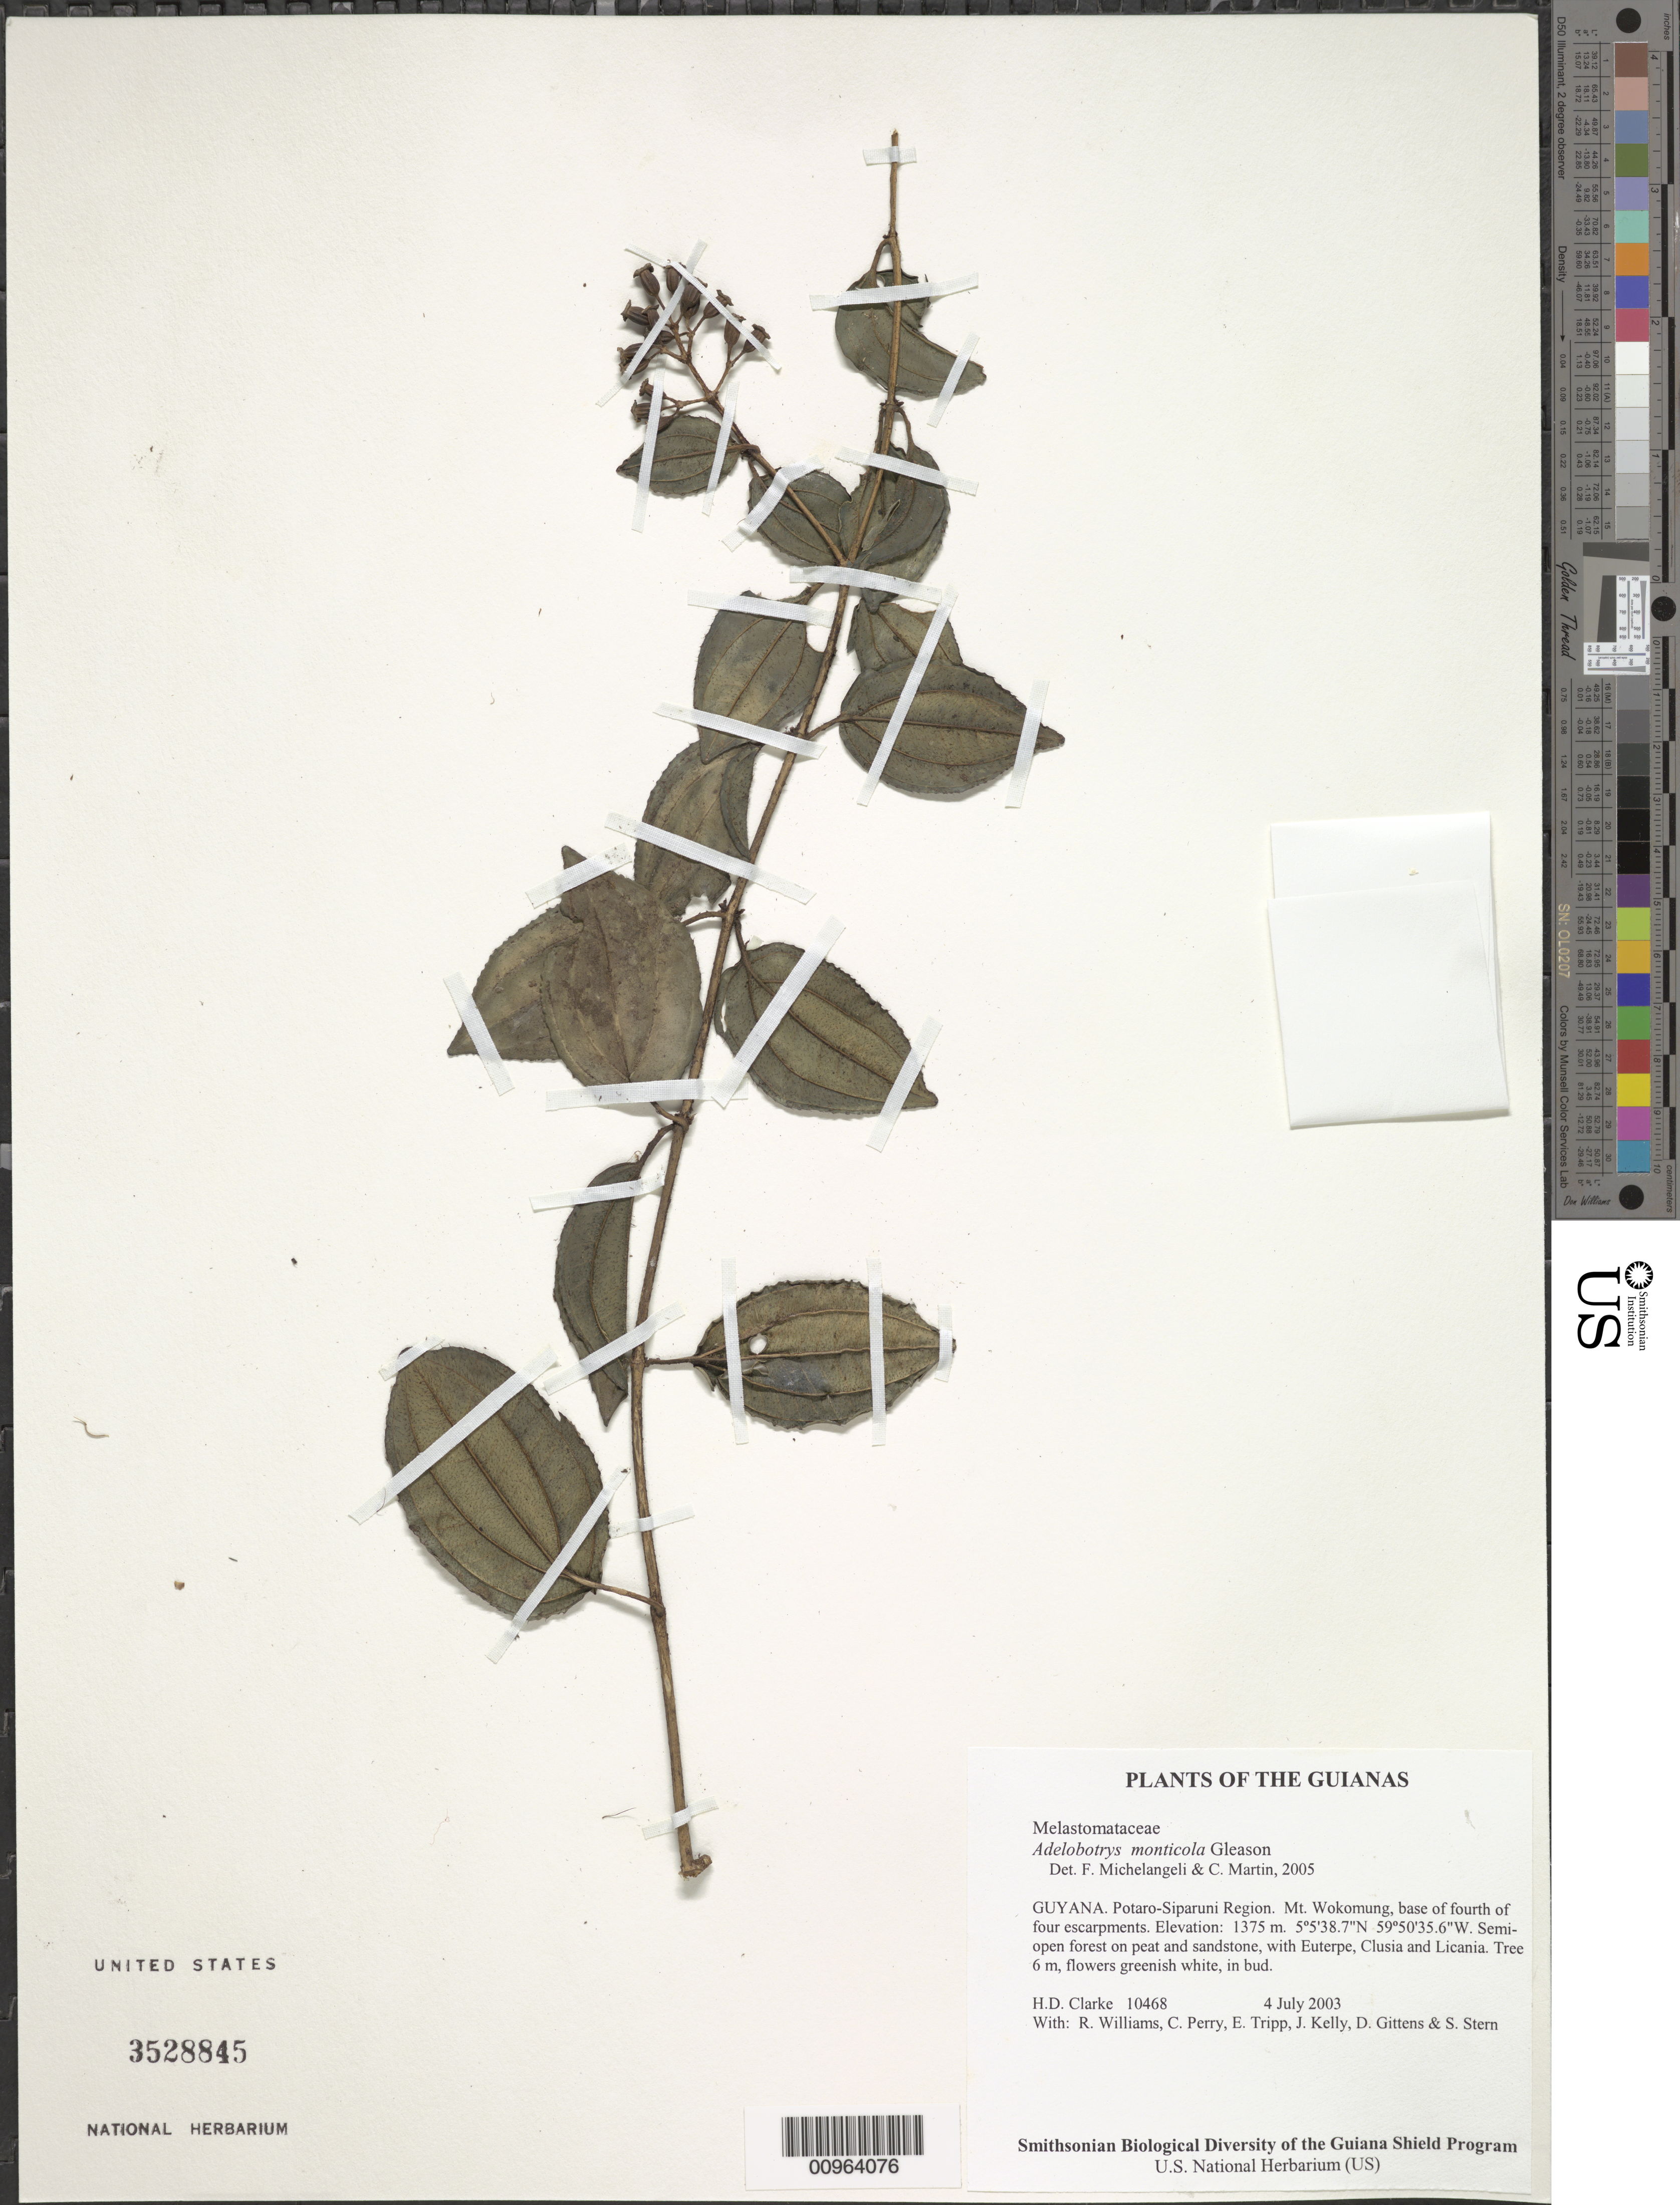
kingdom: Plantae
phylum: Tracheophyta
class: Magnoliopsida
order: Myrtales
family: Melastomataceae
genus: Adelobotrys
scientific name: Adelobotrys monticola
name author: Gleason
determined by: Michelangeli, F. A.; Martin, C.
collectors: H. D. Clarke, R. Williams, C. Perry, E. Tripp, J. Kelly, D. Gittens & S. R. Stern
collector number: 10468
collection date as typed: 4 July 2003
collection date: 2003-07-04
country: Guyana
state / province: Potaro-Siparuni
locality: Mt. Wokomung, base of fourth of four escarpments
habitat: Semi-open forest on peat and sandstone, with Euterpe, Clusia and Licania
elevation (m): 1375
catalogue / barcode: US 3528845